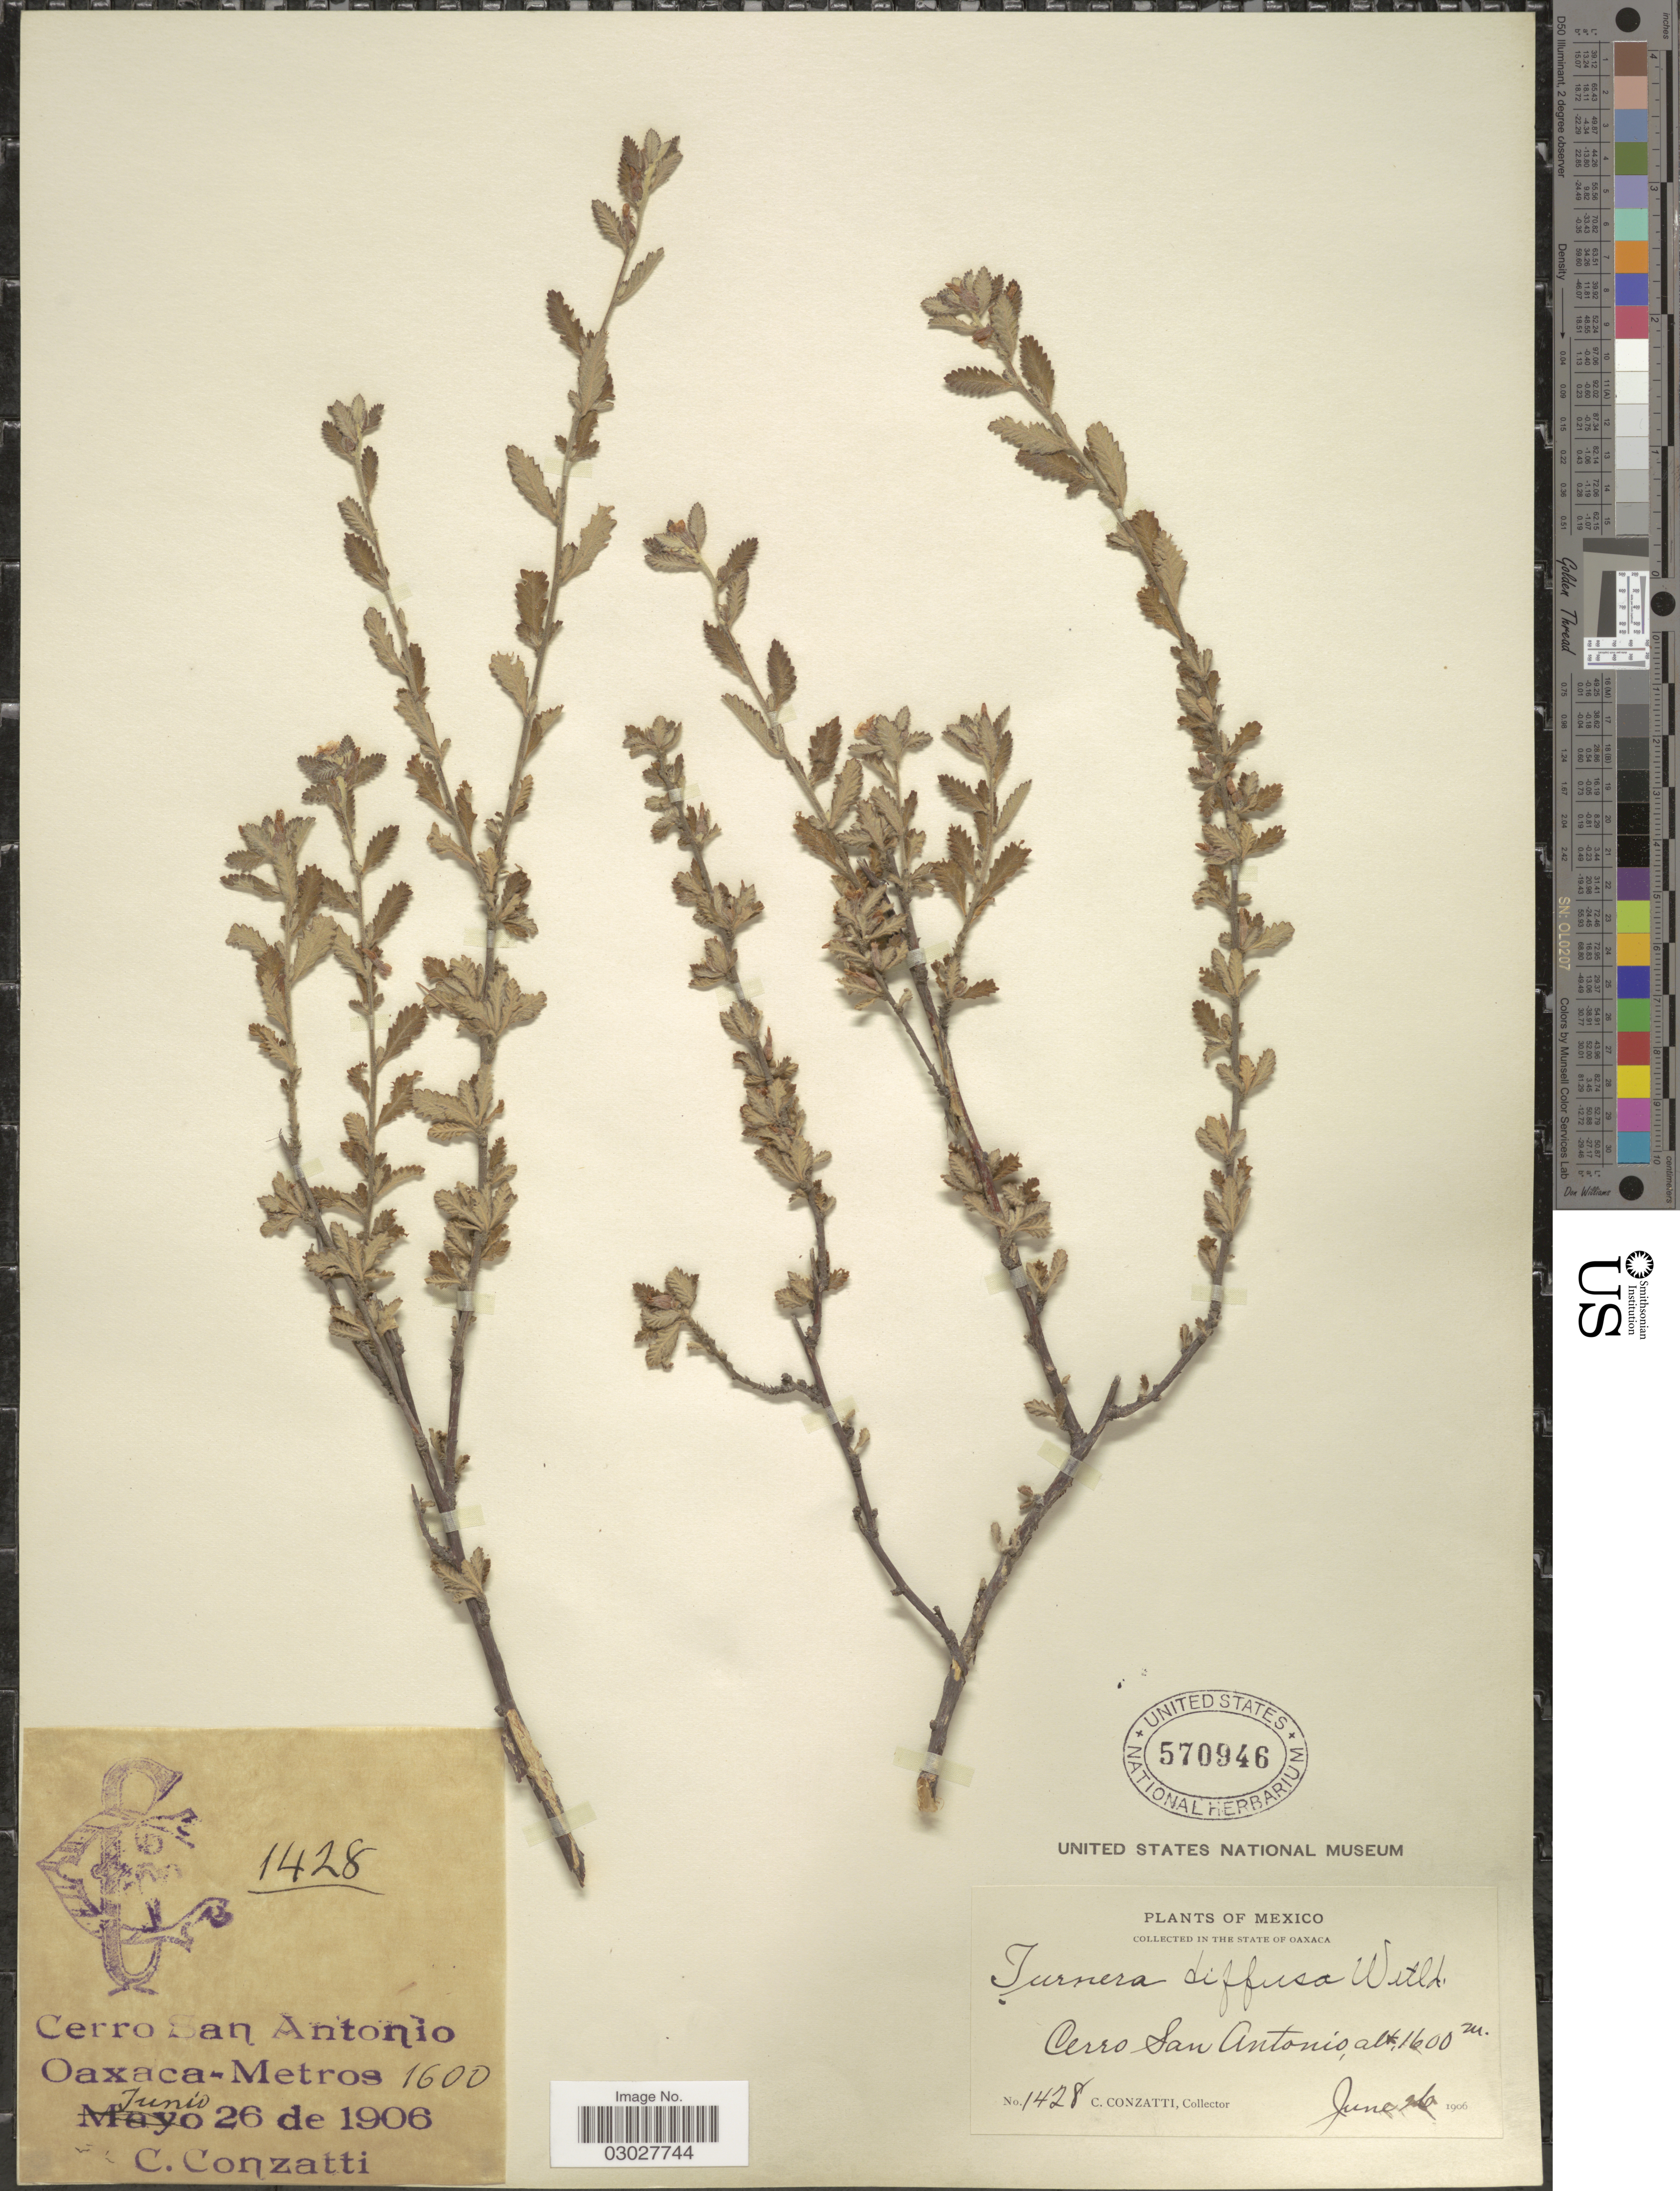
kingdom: Plantae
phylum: Tracheophyta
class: Magnoliopsida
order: Malpighiales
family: Turneraceae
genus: Turnera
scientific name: Turnera diffusa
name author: Willd. ex Schult.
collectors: C. Conzatti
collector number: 1428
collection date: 1906-06-26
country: Mexico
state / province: Oaxaca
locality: Cerro San Antonio.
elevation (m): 1600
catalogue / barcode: US 570946